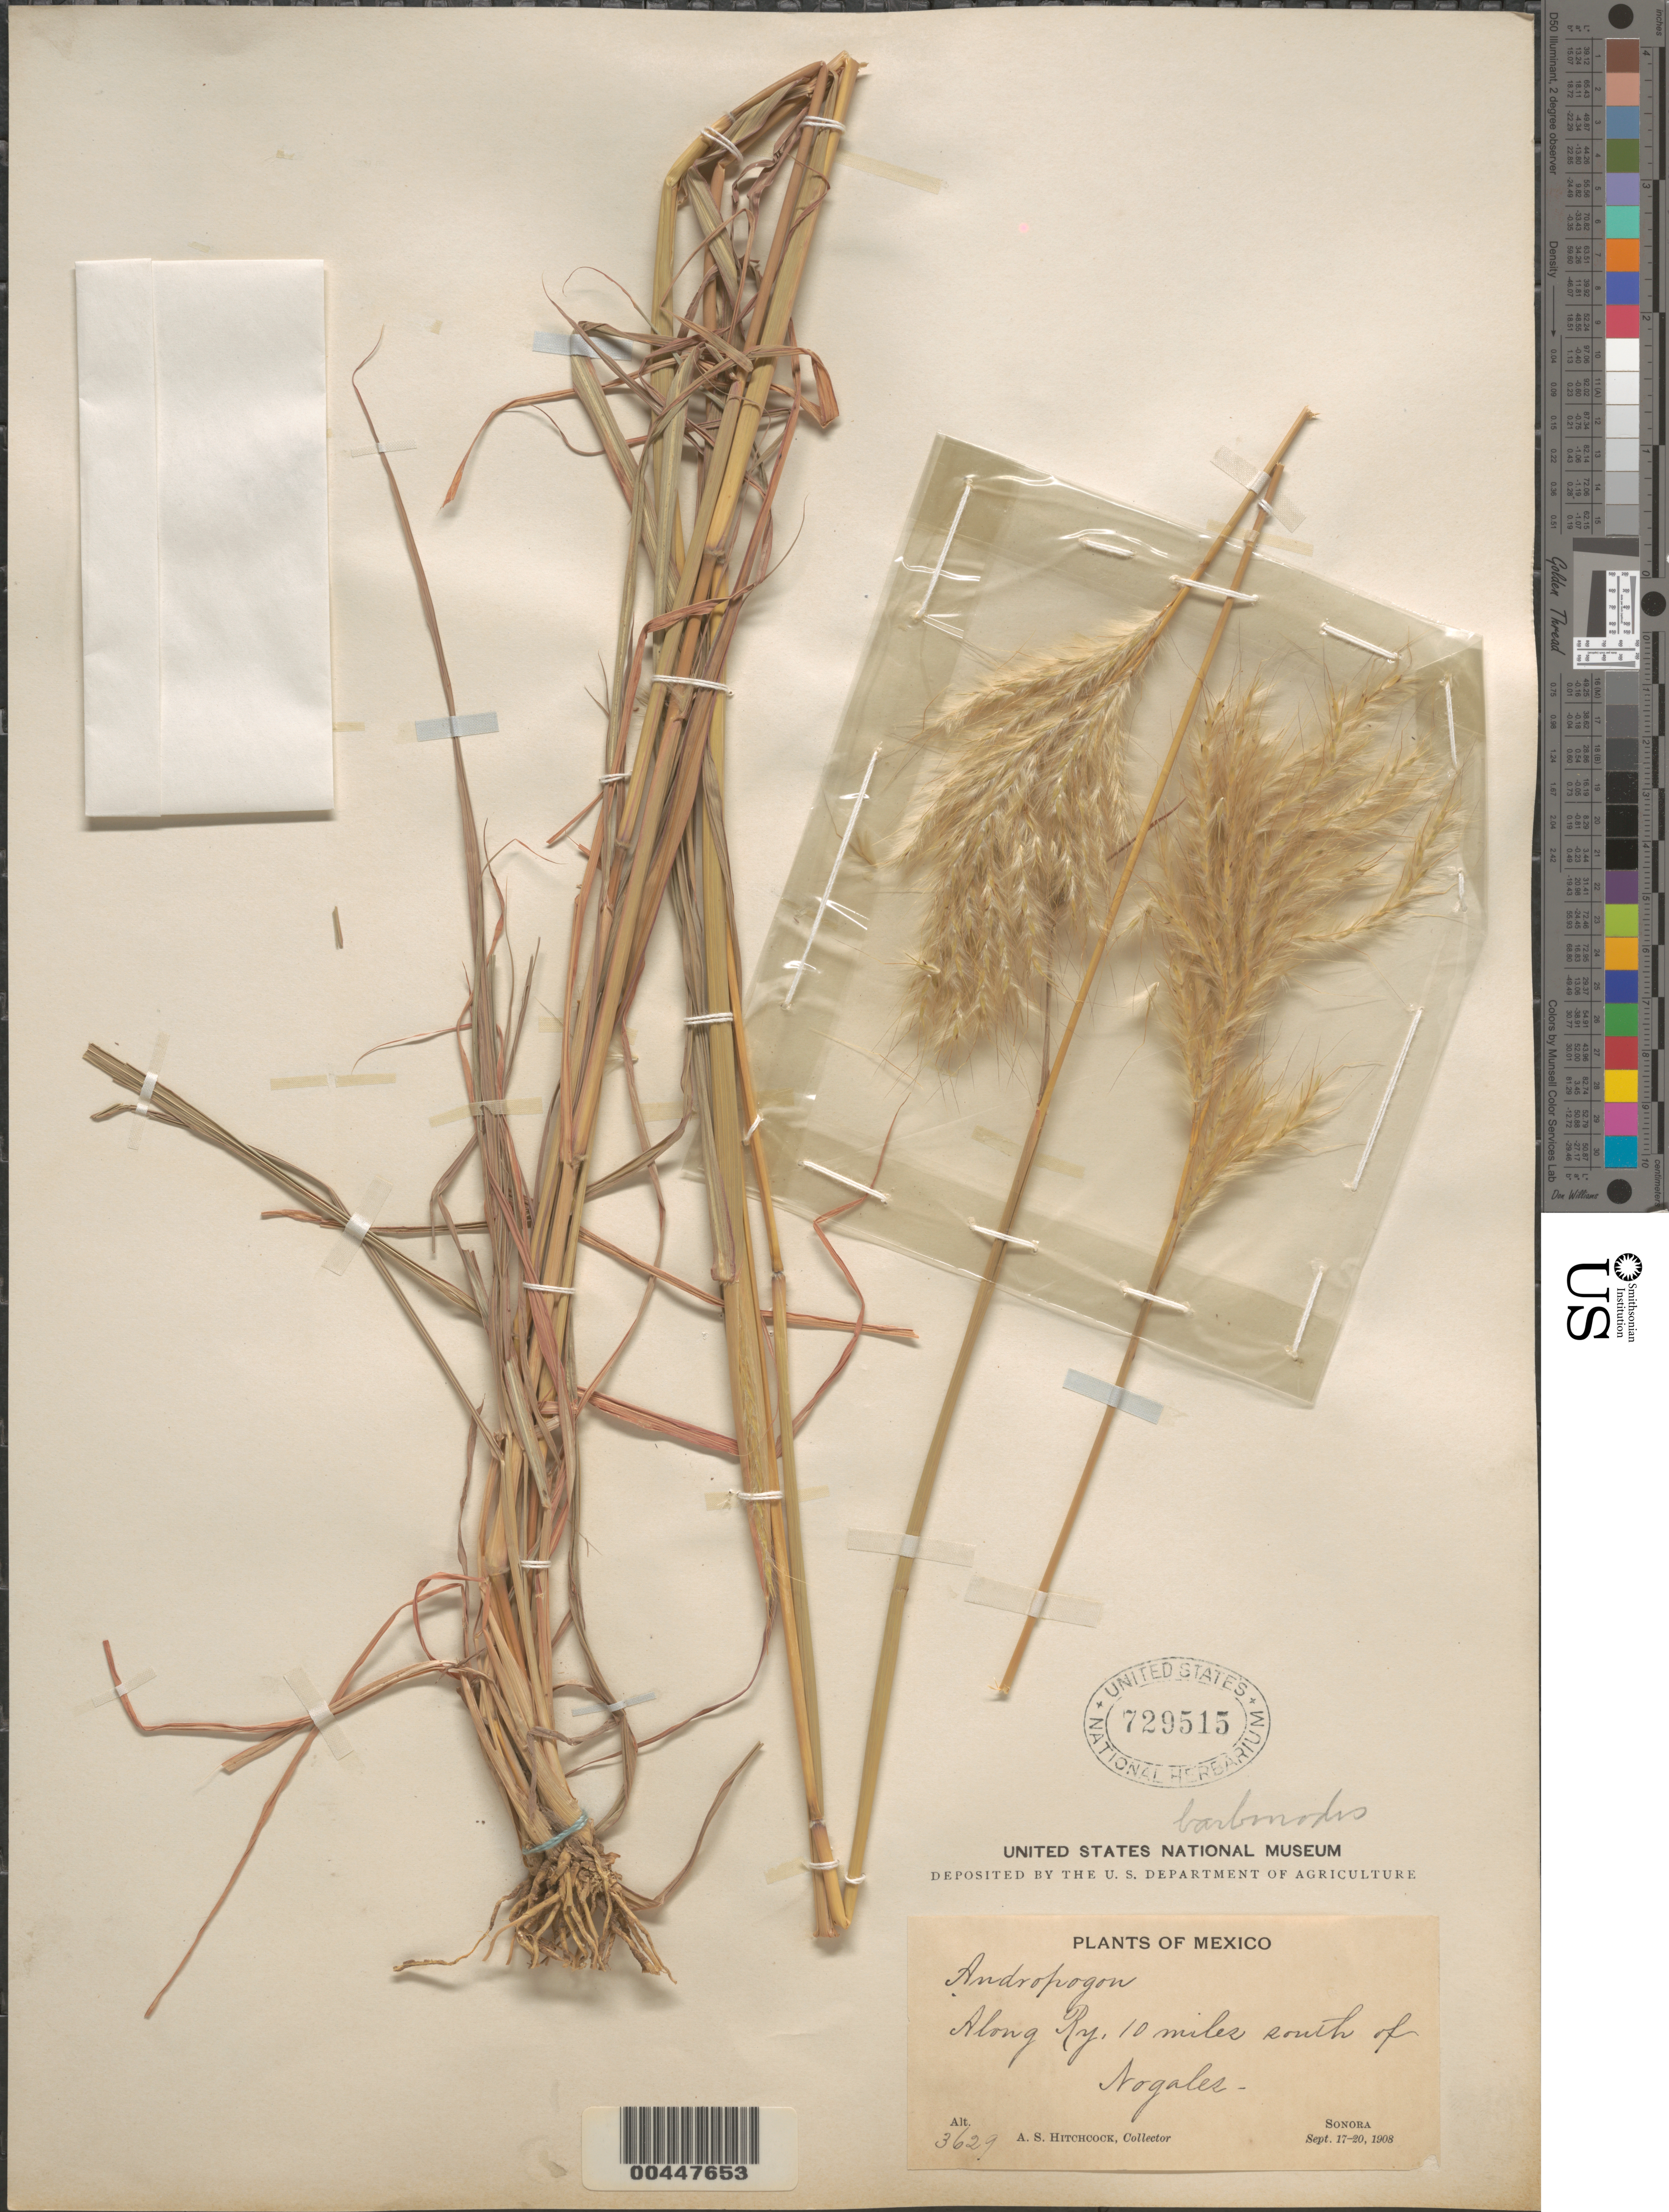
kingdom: Plantae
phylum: Tracheophyta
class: Liliopsida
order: Poales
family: Poaceae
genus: Andropogon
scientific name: Andropogon barbinodis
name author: Lag.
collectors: A. S. Hitchcock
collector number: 3629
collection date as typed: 17 Sep 1908 to 20 Sep 1908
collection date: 1908-09-17/1908-09-20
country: Mexico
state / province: Sonora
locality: Along Ry. 10 mi S of Nogales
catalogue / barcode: US 729515